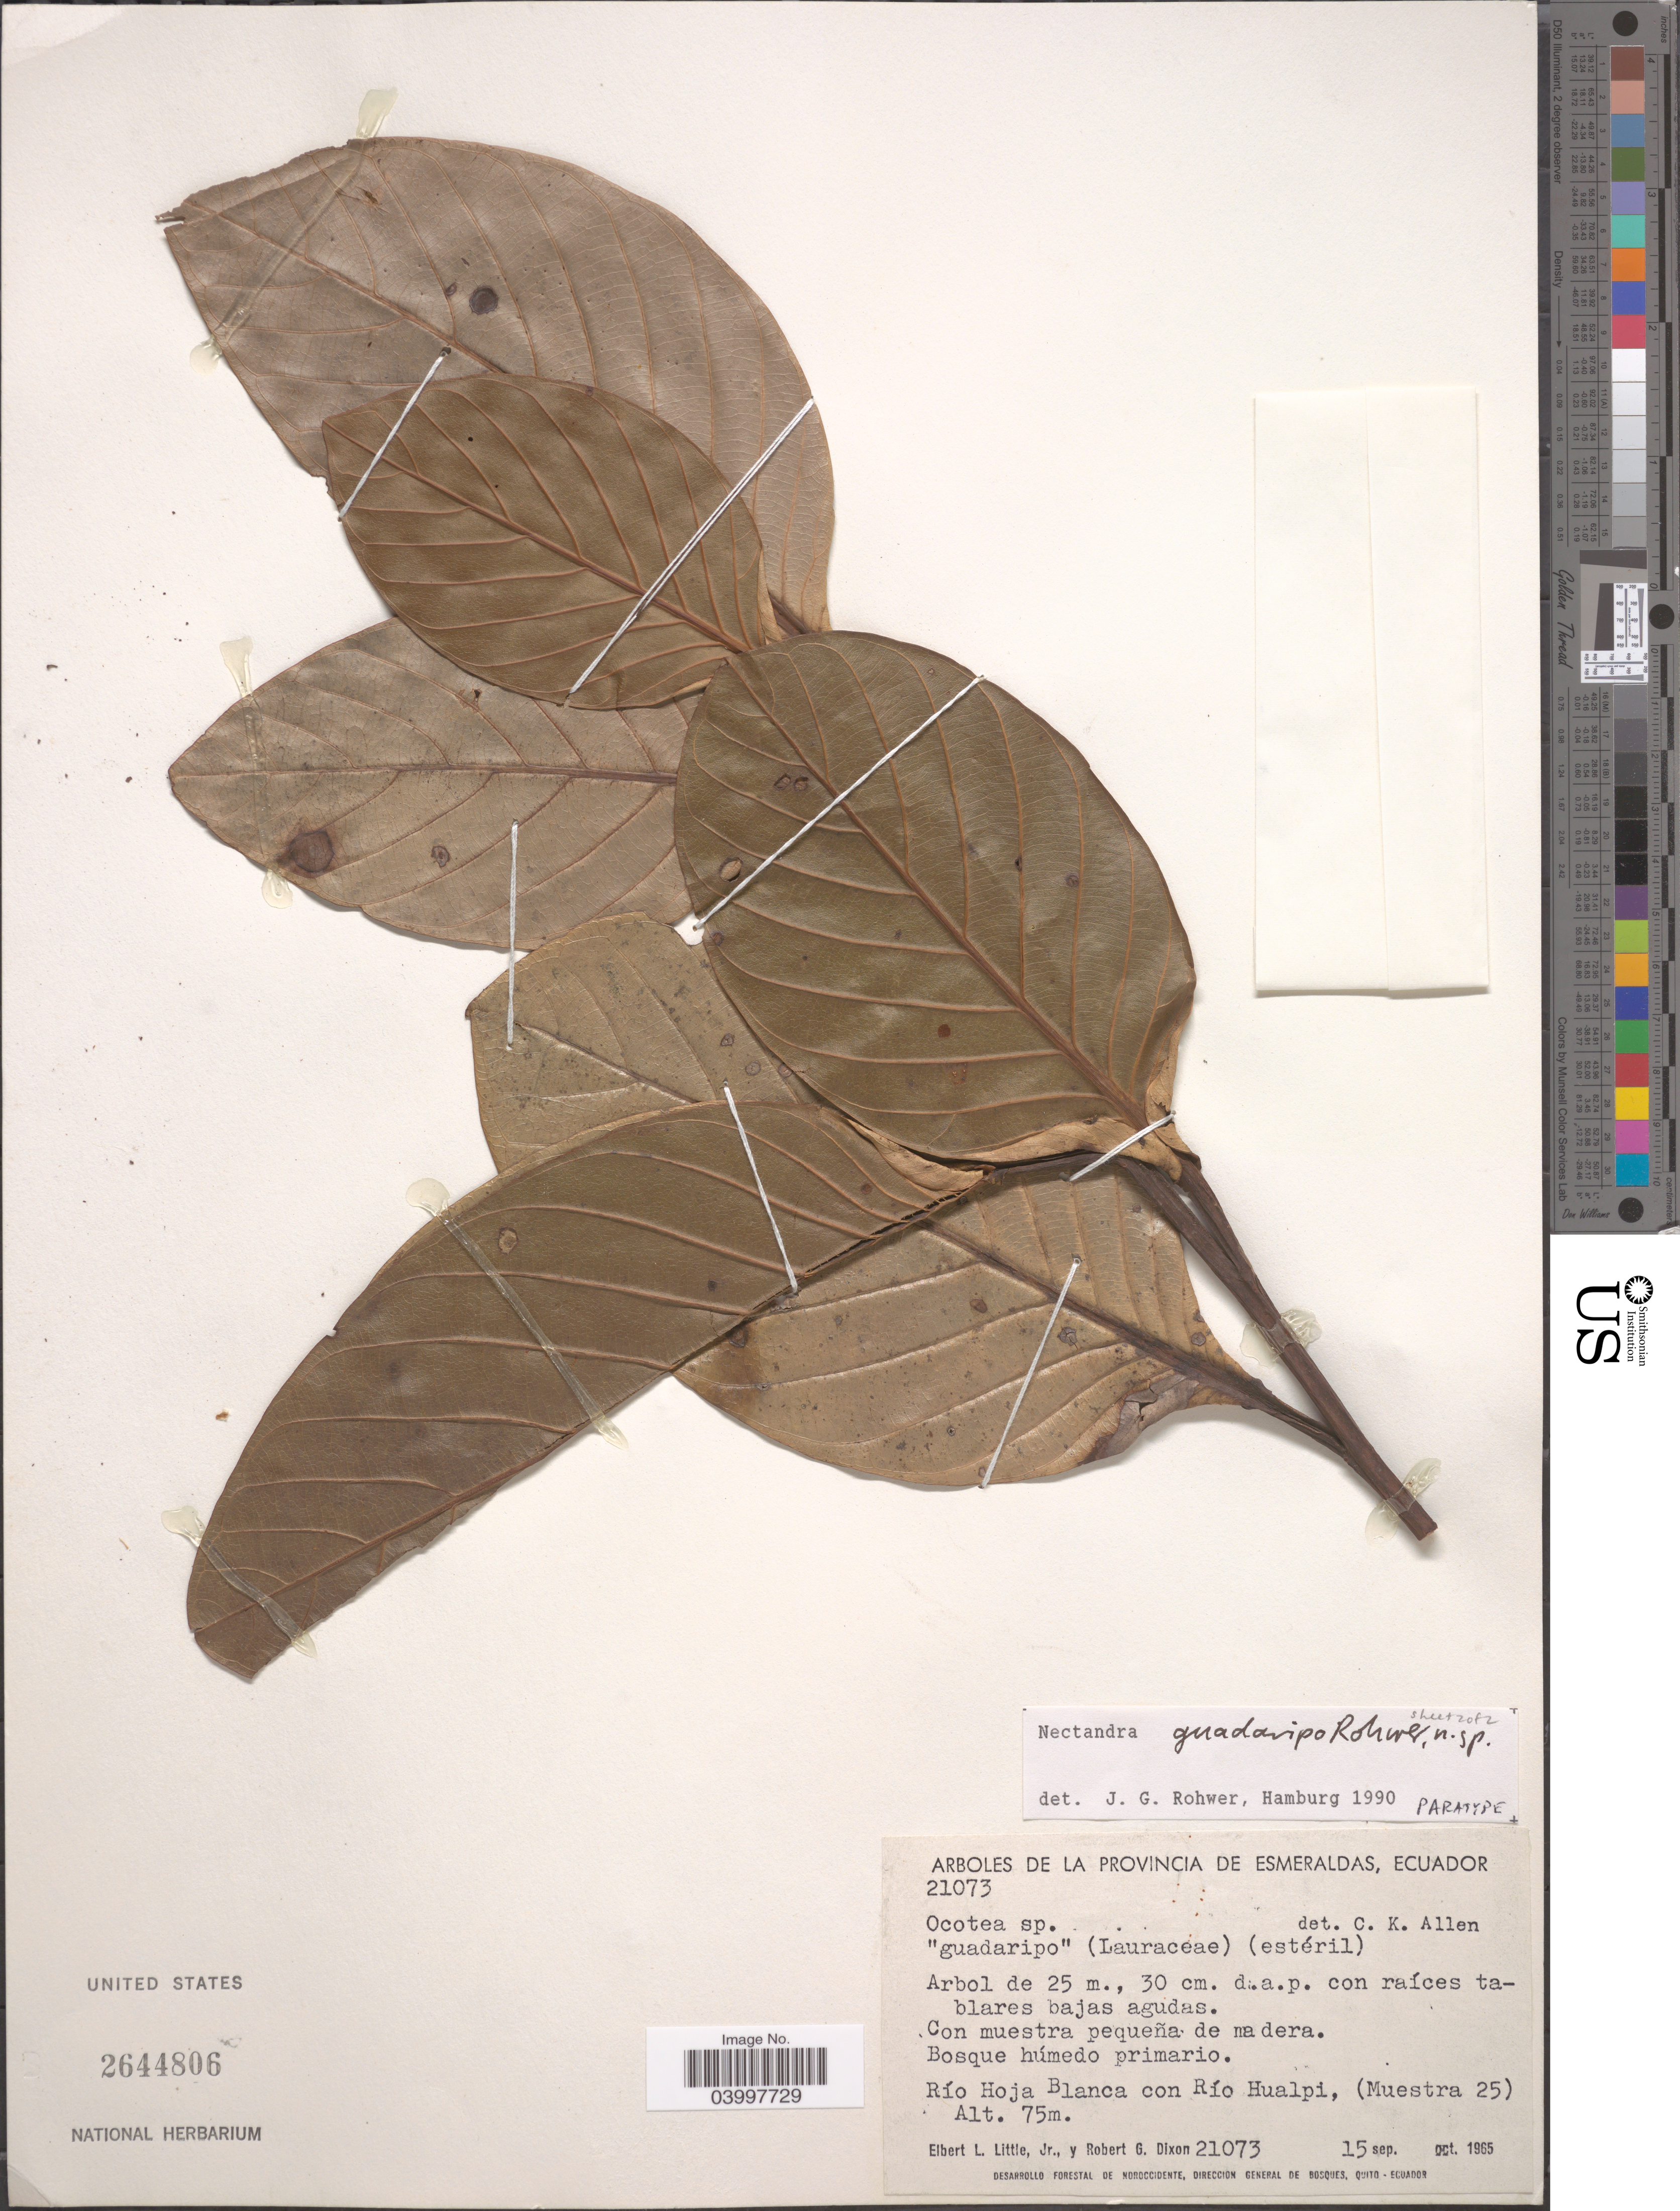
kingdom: Plantae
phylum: Tracheophyta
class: Magnoliopsida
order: Laurales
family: Lauraceae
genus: Nectandra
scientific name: Nectandra guadaripo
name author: Rohwer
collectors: E. L. Little & R. G. Dixon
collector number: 21073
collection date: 1965-09-15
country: Ecuador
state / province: Esmeraldas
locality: Río Hoja Blanca con Río Hualpi, (Muestra 25).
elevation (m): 75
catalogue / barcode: US 2644806